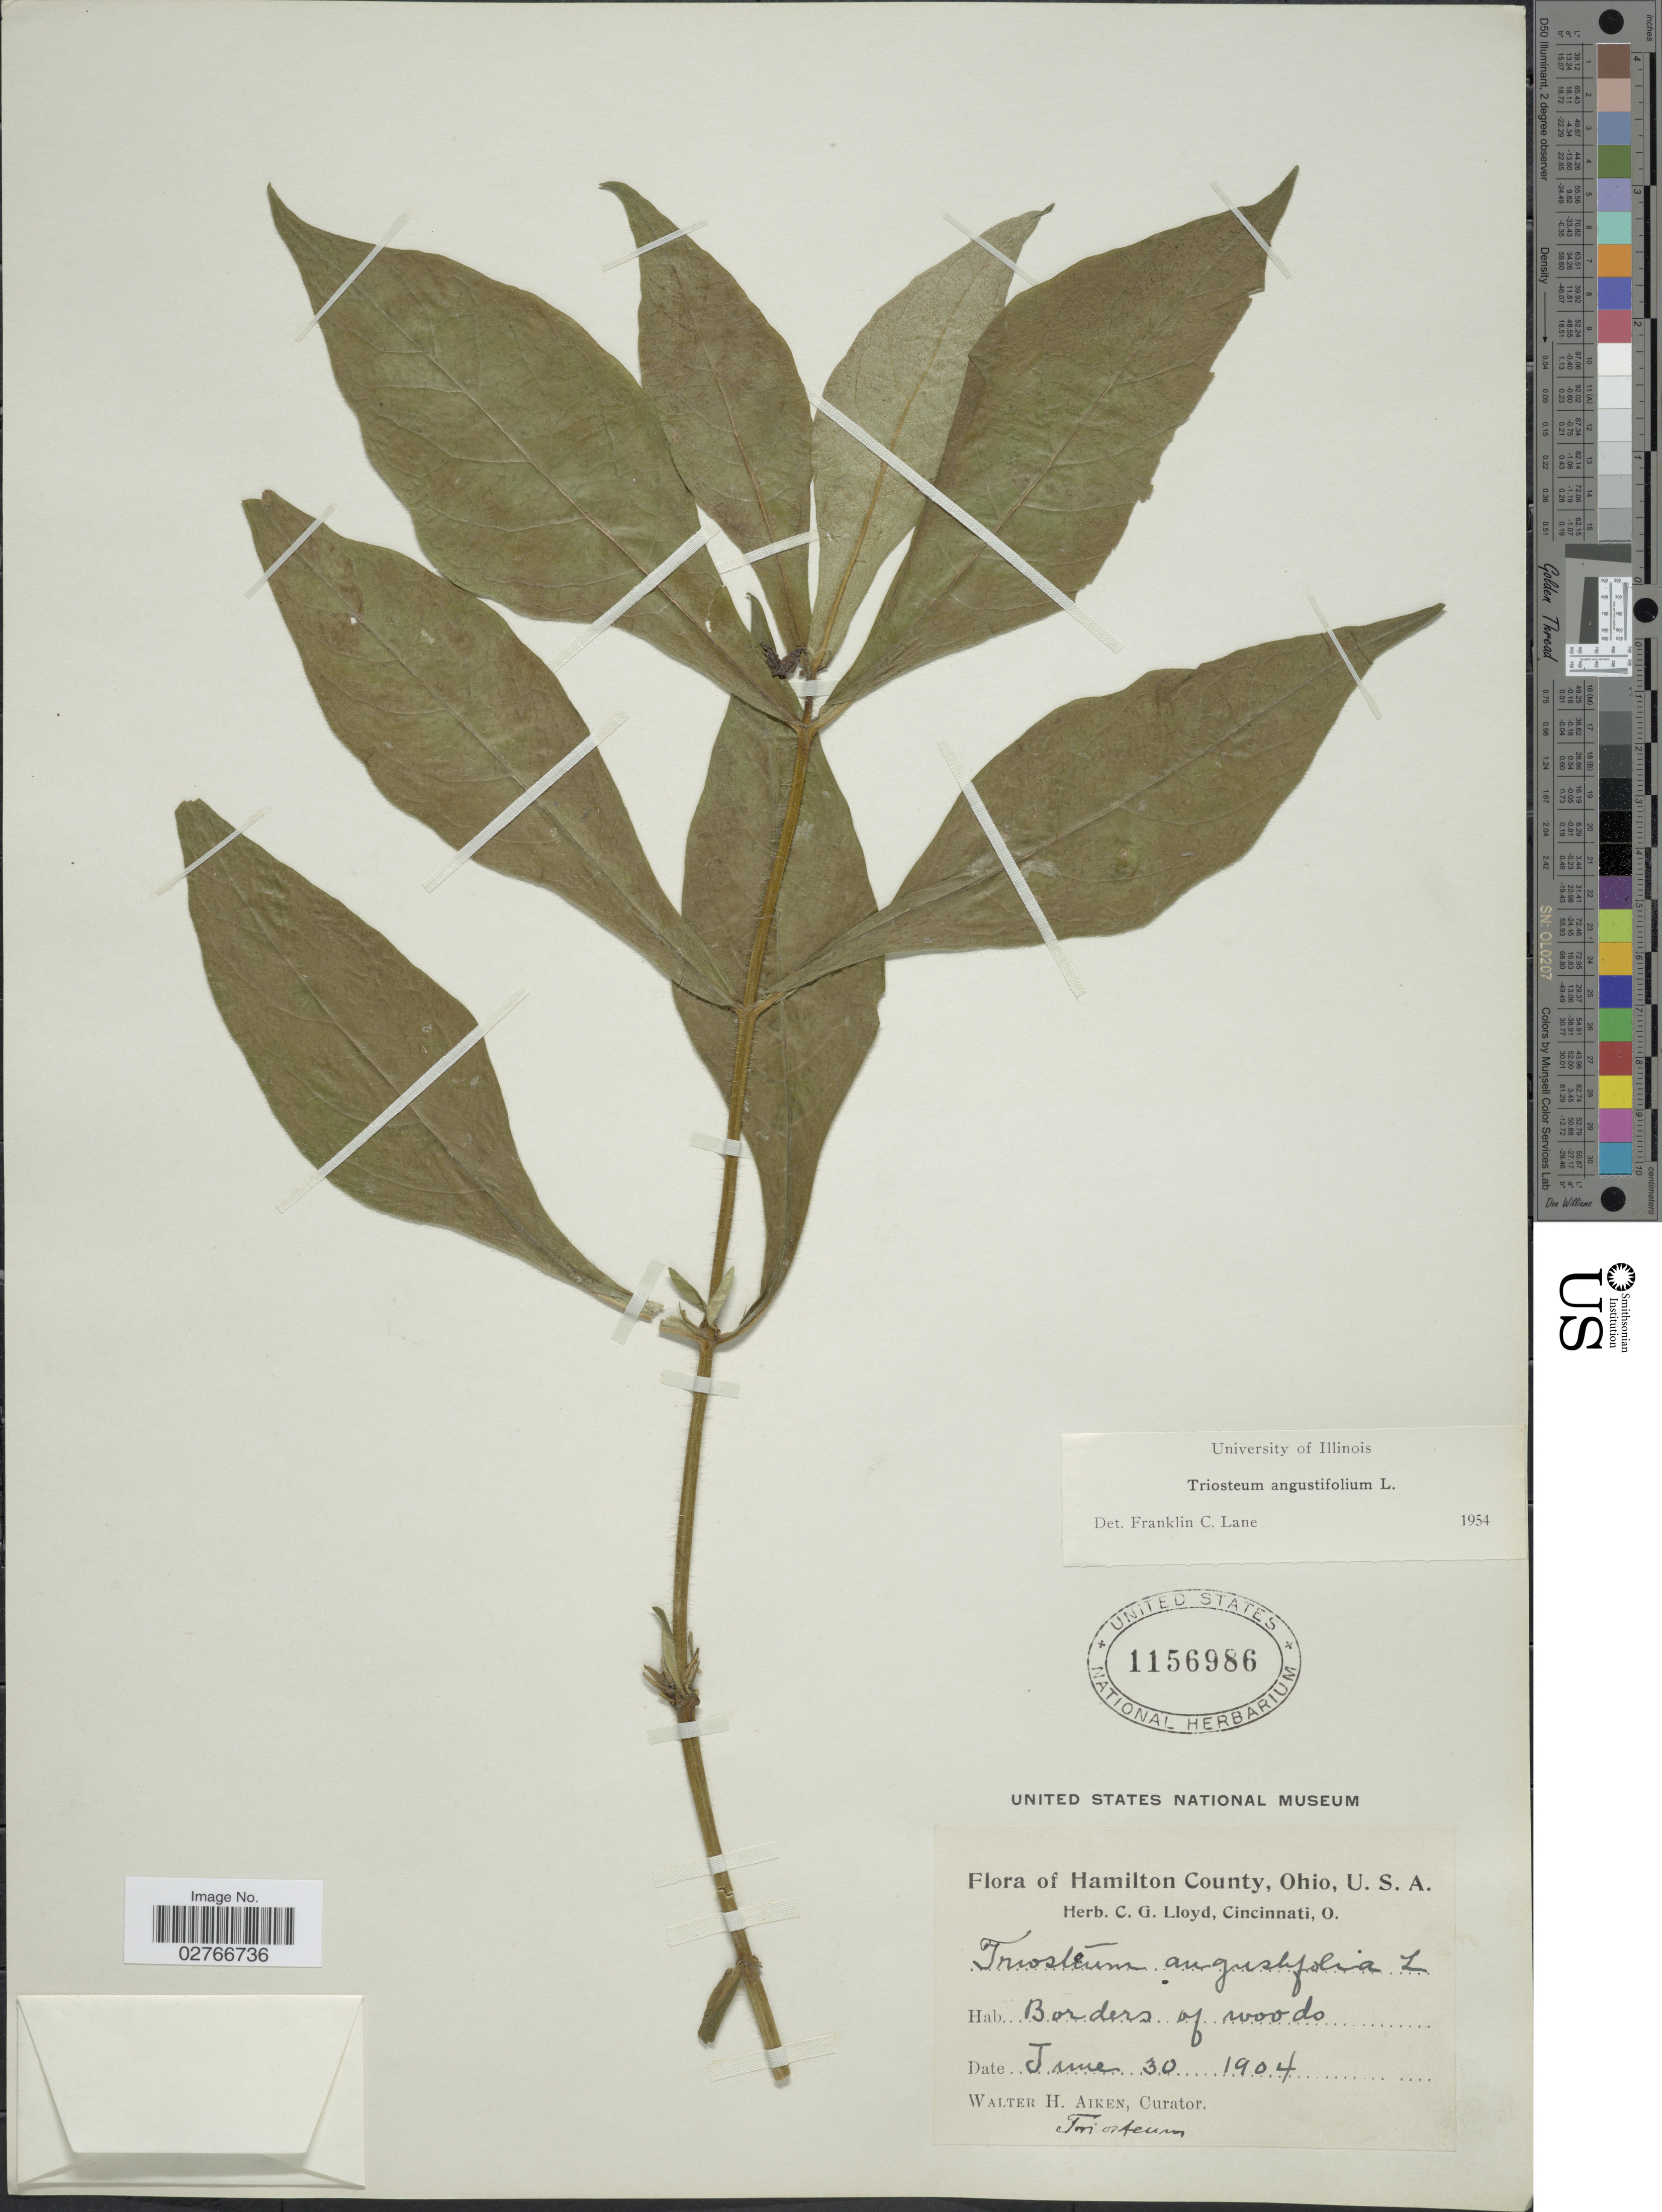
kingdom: Plantae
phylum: Tracheophyta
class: Magnoliopsida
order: Dipsacales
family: Caprifoliaceae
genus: Triosteum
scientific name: Triosteum angustifolium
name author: L.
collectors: W. Aiken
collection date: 1904-06-30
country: United States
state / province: Ohio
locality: Hamilton County. Borders of woods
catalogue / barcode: US 1156986